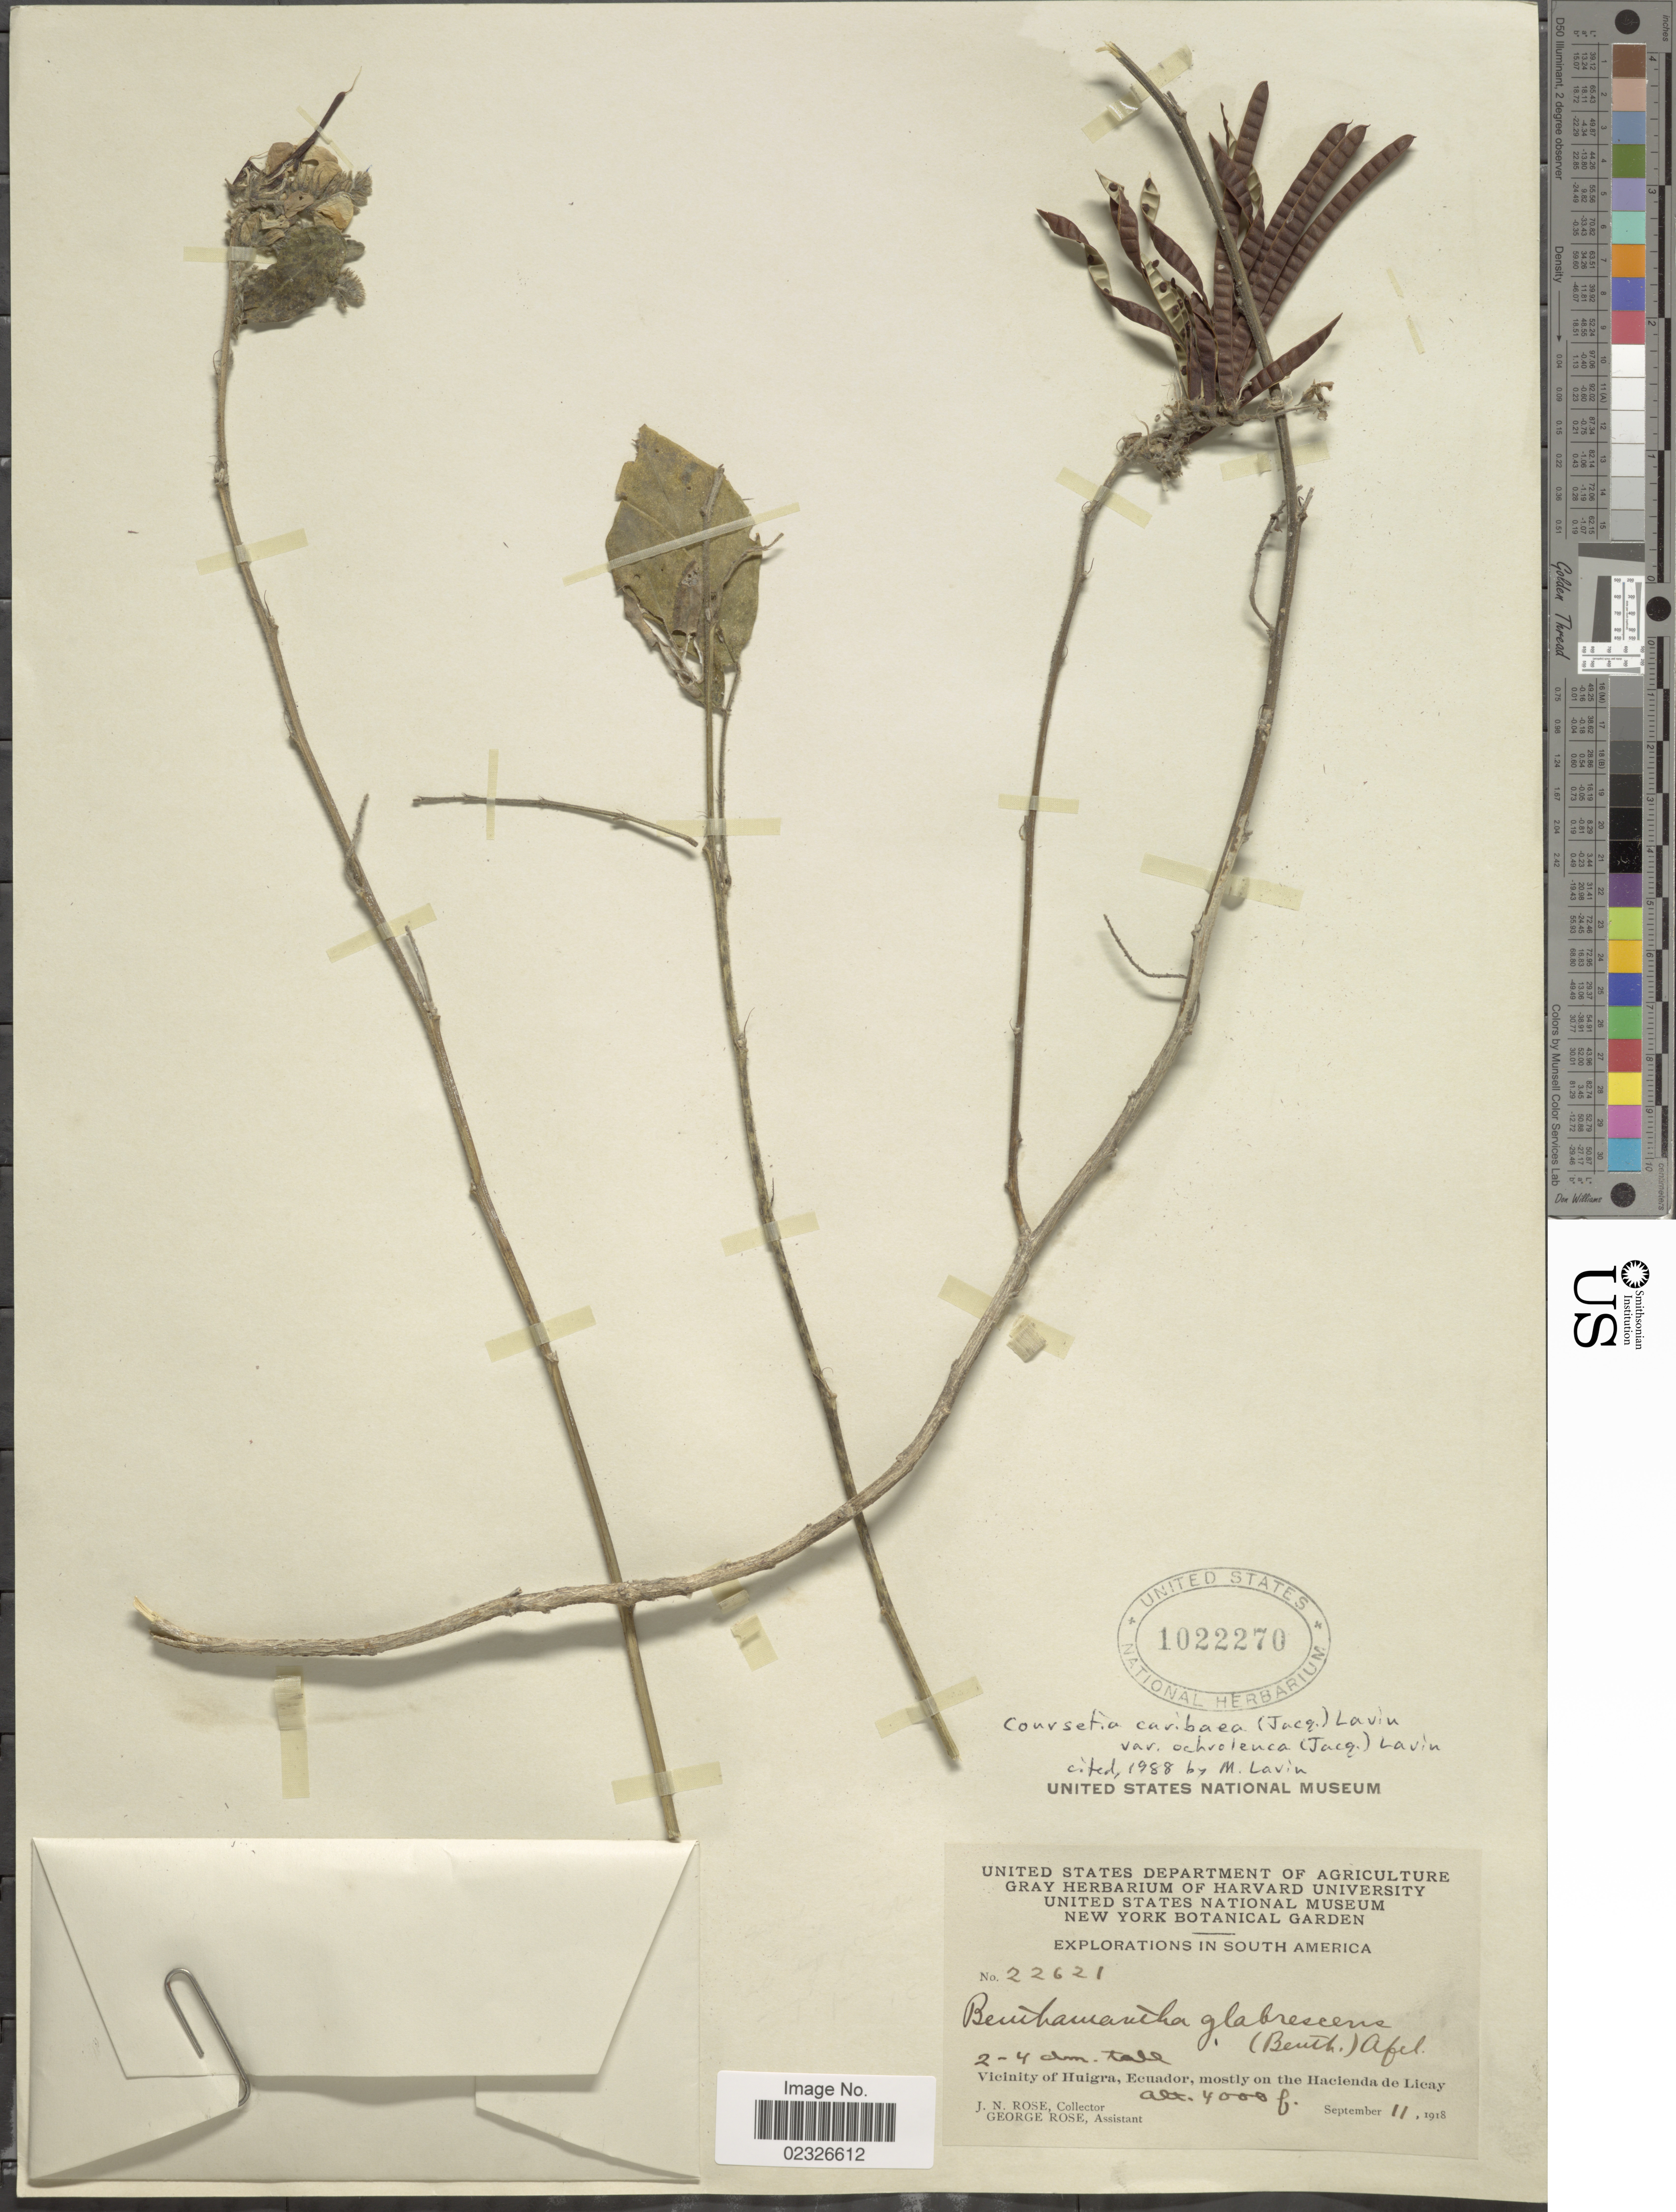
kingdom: Plantae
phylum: Tracheophyta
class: Magnoliopsida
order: Fabales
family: Fabaceae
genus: Coursetia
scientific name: Coursetia caribaea var. ochroleuca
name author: (Jacq.) Lavin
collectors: J. N. Rose & G. Rose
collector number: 22621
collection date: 1918-09-11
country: Ecuador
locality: Vicinity of Huigra, mostly on the Hacienda de Licay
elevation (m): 1219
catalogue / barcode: US 1022270